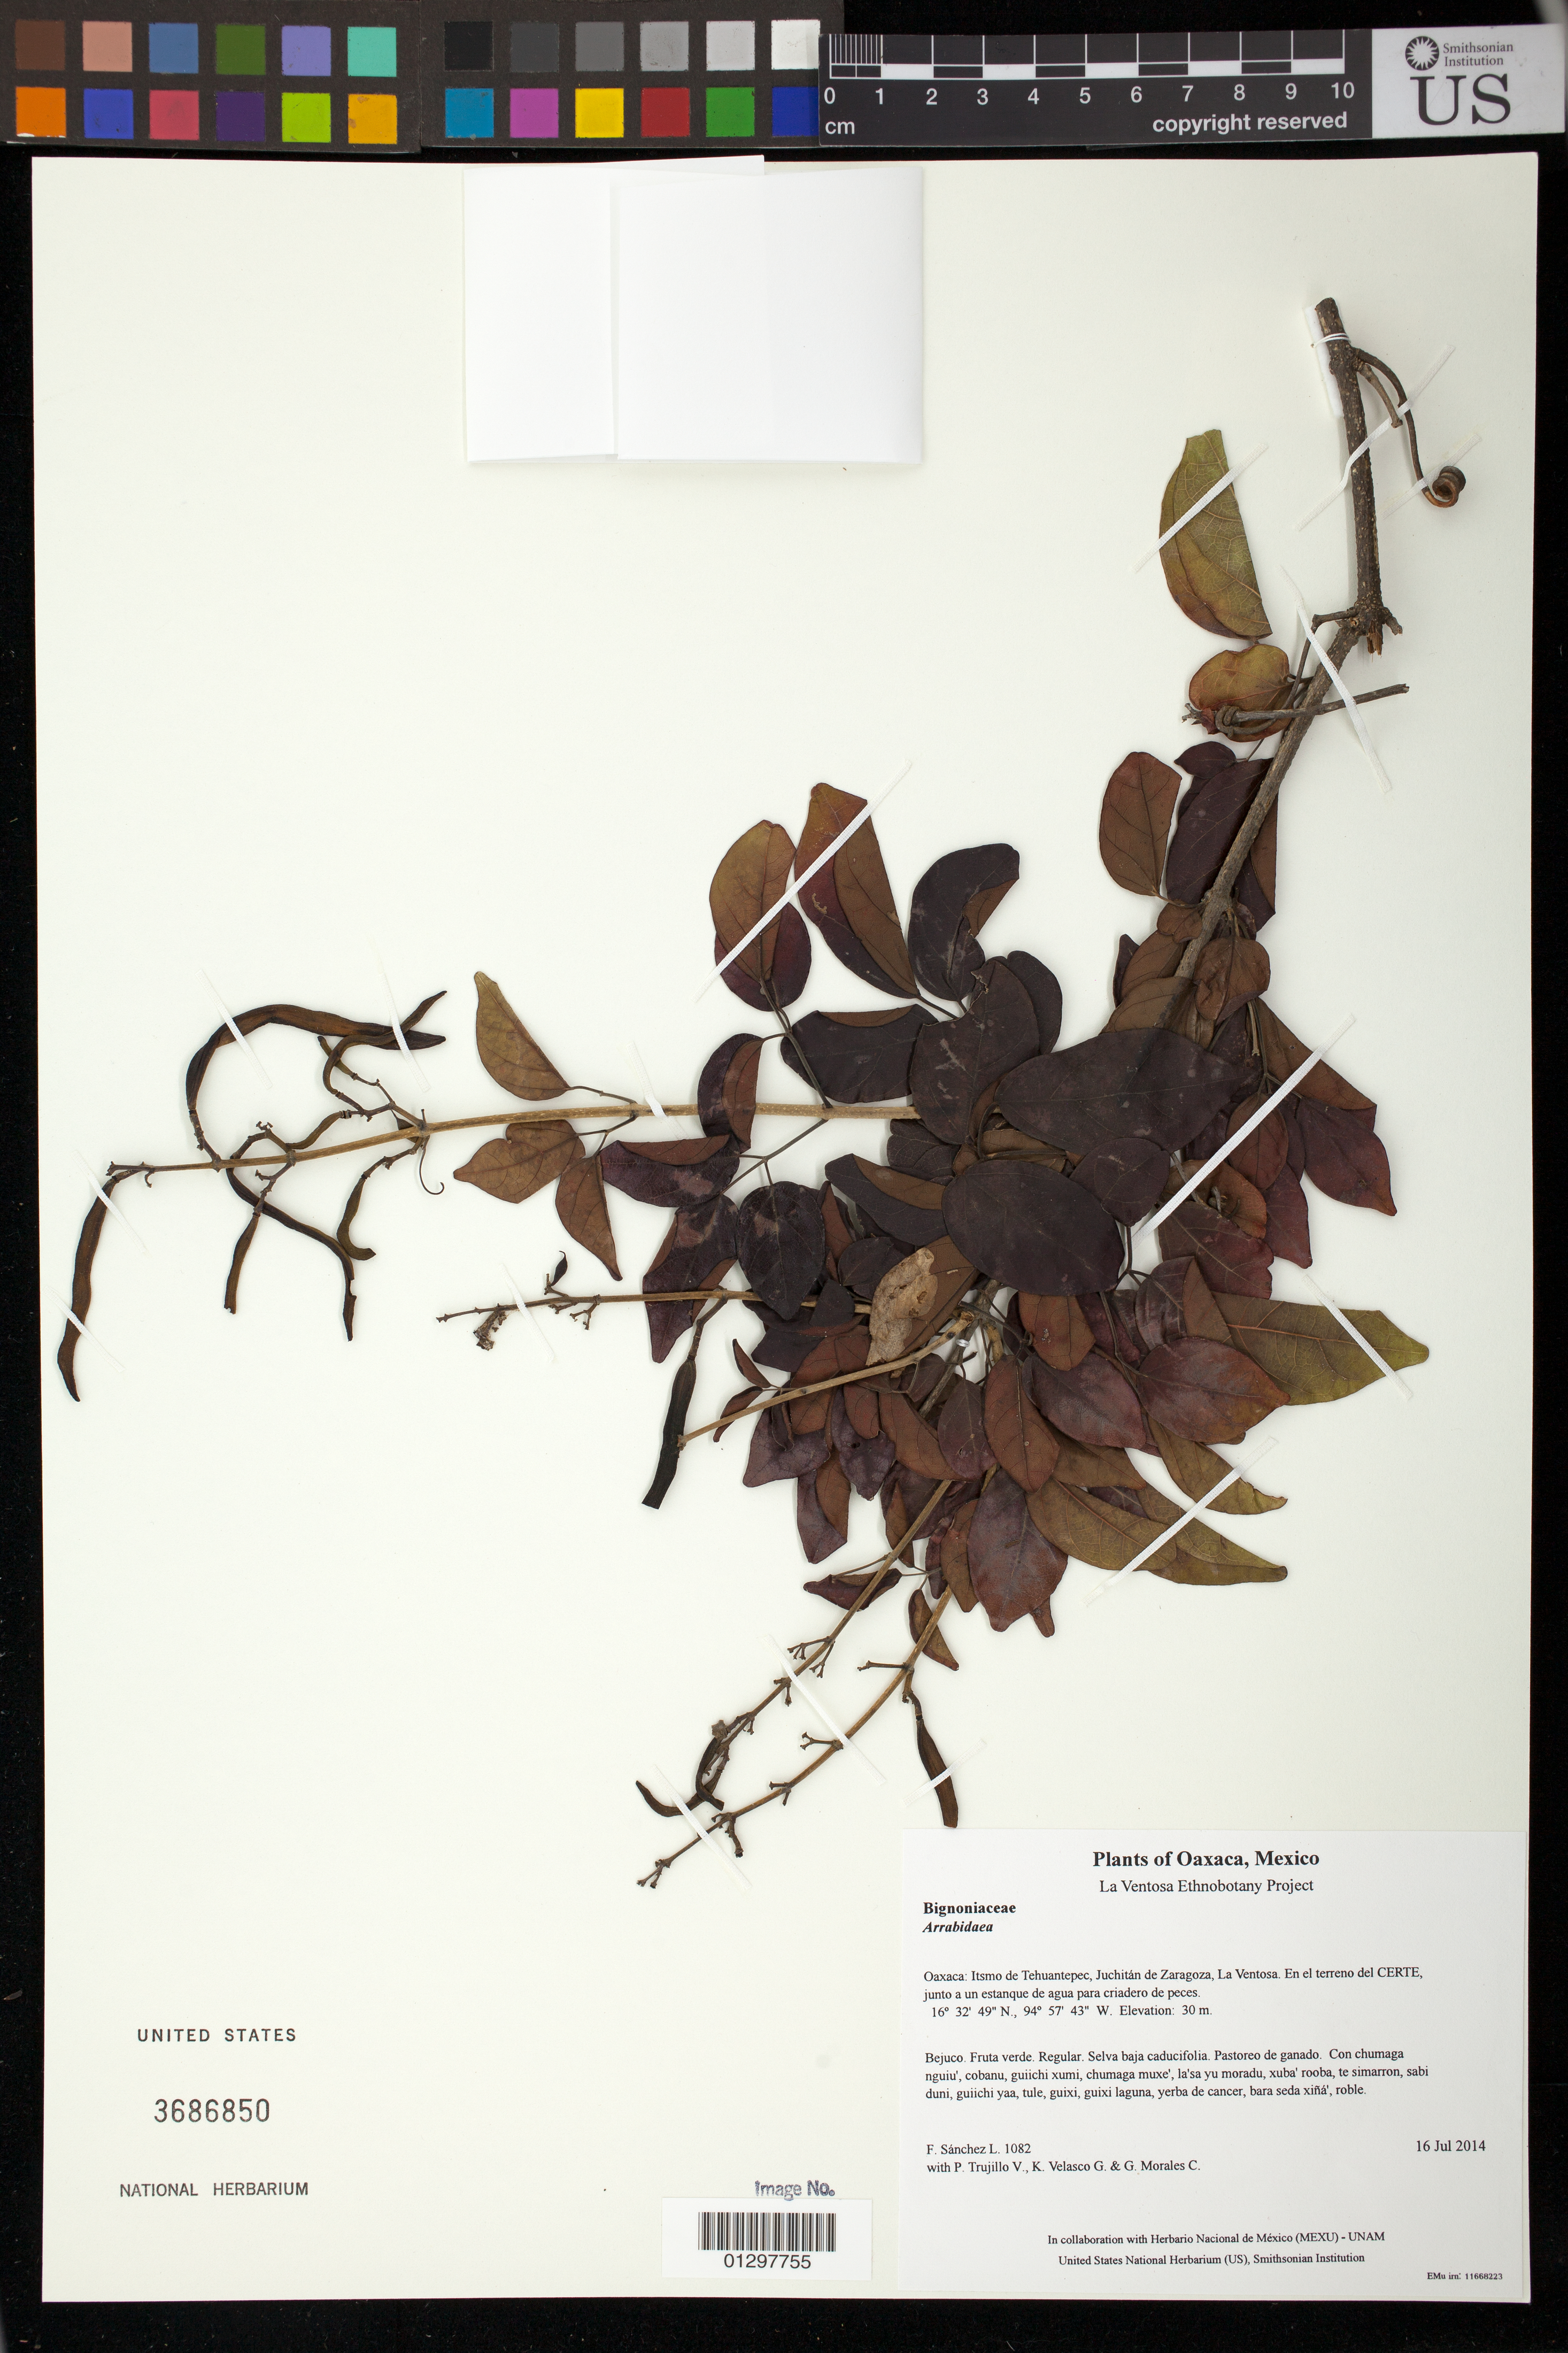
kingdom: Plantae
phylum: Tracheophyta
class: Magnoliopsida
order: Lamiales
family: Bignoniaceae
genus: Fridericia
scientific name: Fridericia floribunda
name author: (Kunth) L.G. Lohmann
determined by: Strong, M. T., (US), Smithsonian Institution - National Museum of Natural History (UNITED STATES)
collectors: F. Sánchez L., P. Trujillo V., K. Velasco G. & G. Morales C.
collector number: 1082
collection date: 2014-07-16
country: Mexico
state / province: Oaxaca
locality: Itsmo de Tehuantepec, Juchitán de Zaragoza, La Ventosa. En el terreno del CERTE, junto a un estanque de agua para criadero de peces.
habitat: Selva baja caducifolia. Pastoreo de ganado.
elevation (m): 30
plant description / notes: MEXU, US; Luba'. Cuaananaxhi naga'. Nuu.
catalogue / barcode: US 3686850